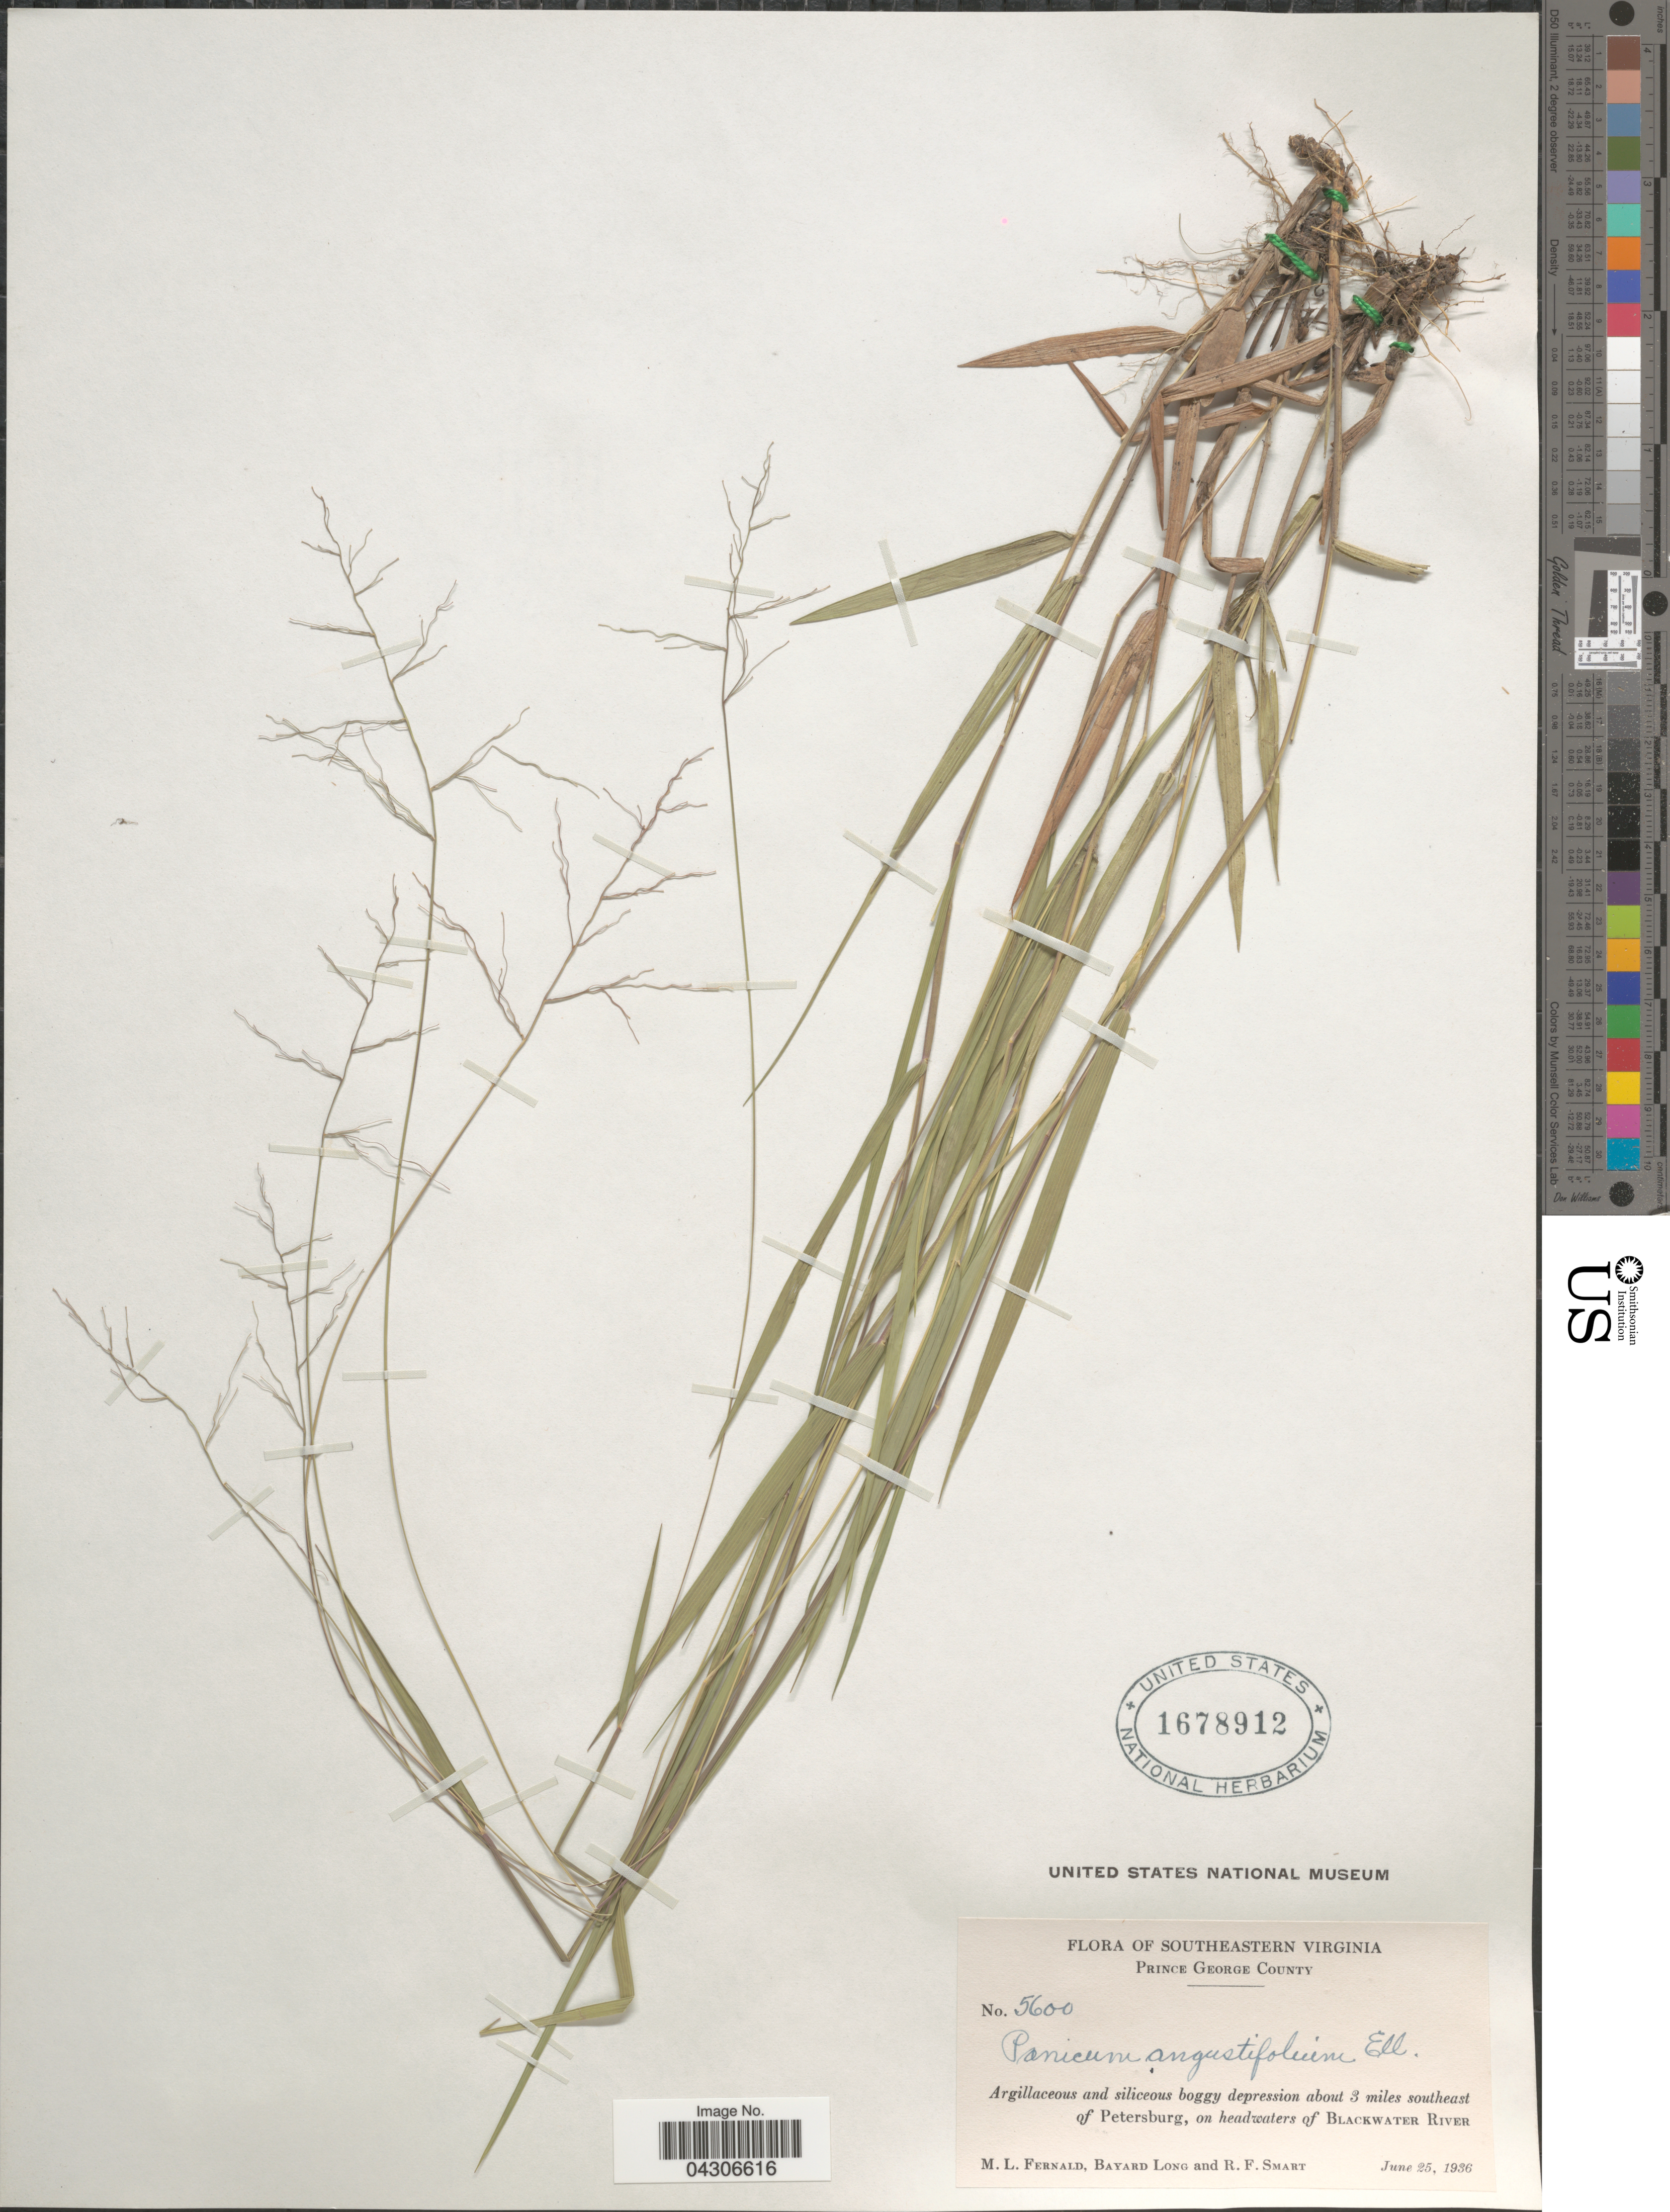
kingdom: Plantae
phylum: Tracheophyta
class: Liliopsida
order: Poales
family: Poaceae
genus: Dichanthelium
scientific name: Dichanthelium aciculare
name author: (Desv. ex Poir.) Gould & C.A. Clark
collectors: M. L. Fernald, B. Long & R. Smart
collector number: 5600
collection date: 1936-06-25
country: United States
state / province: Virginia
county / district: Prince George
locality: Southeastern Virginia. Prince George County. Argillaceous and siliceous boggy depression about 3 miles southeast of Petersburg, on headwaters of Blackwater River.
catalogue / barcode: US 1678912